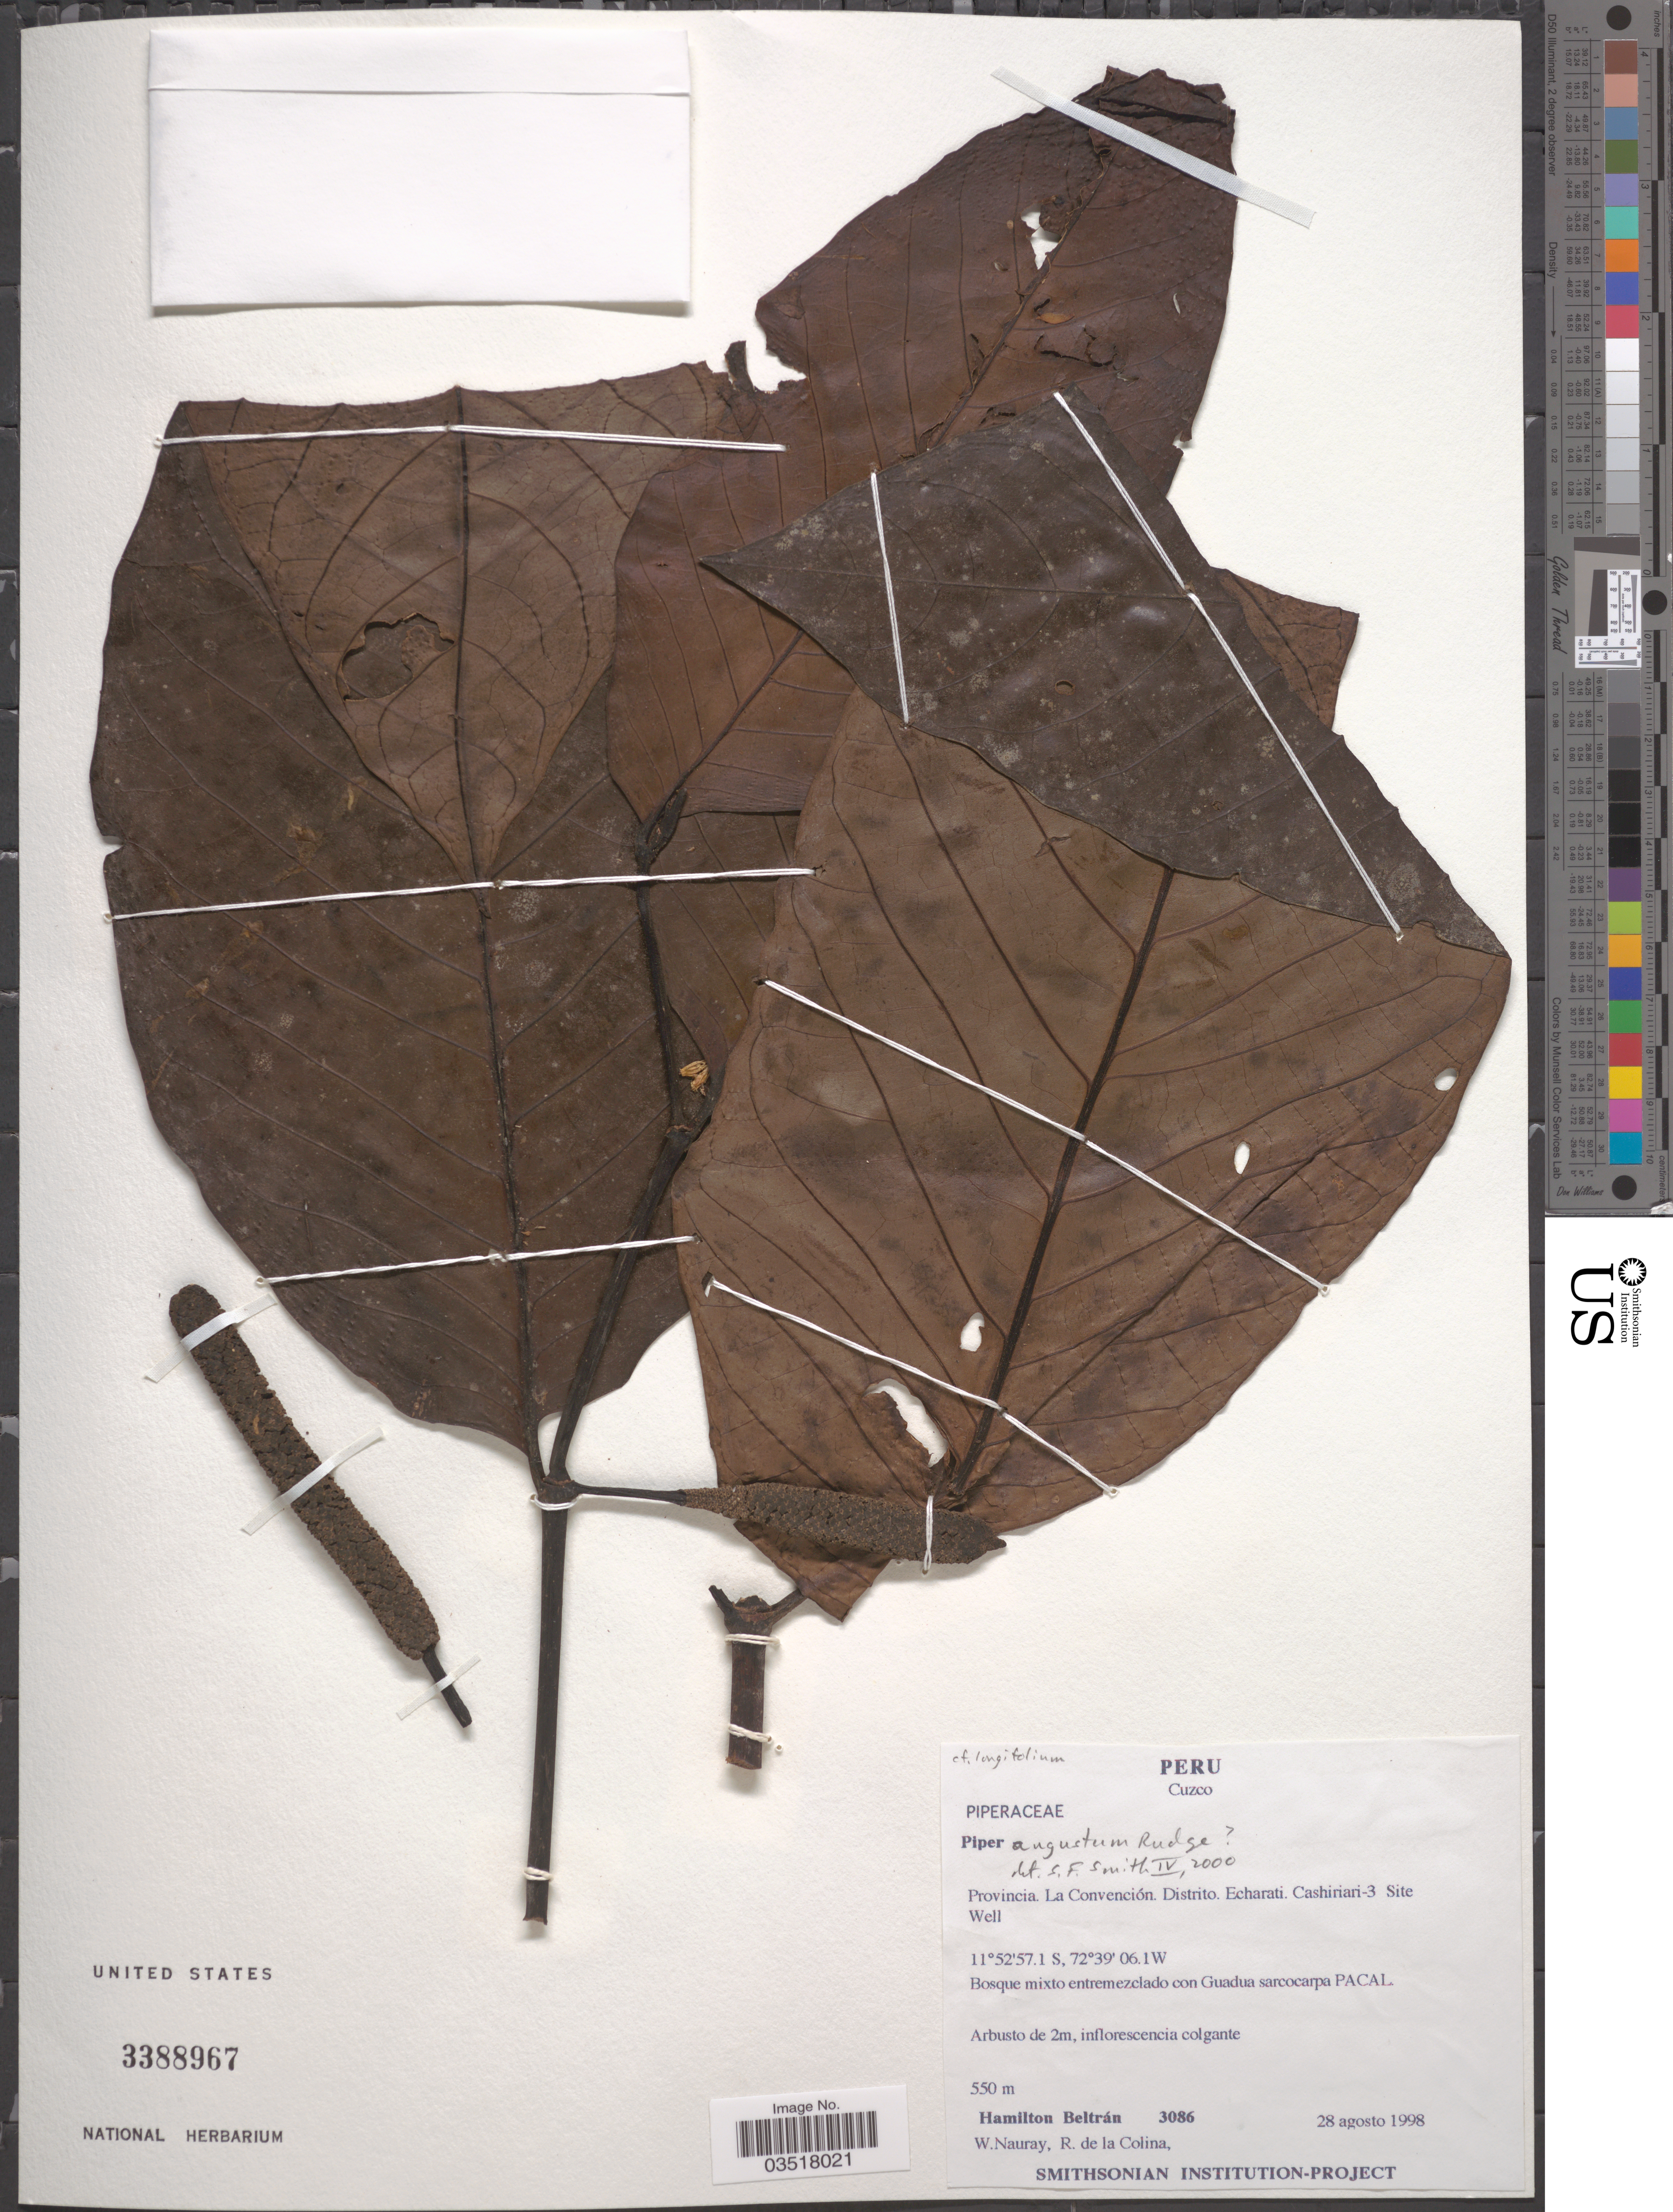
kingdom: Plantae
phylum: Tracheophyta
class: Magnoliopsida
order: Piperales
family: Piperaceae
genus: Piper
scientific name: Piper augustum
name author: Rudge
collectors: H. Beltran, W. Nauray & R. de La Colina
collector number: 3086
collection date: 1998-08-28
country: Peru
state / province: Cusco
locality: Cuzco. Provincia. La Convención. Distrito. Echarati. Cashiriari-3 Site Well.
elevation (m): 550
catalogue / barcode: US 3388967